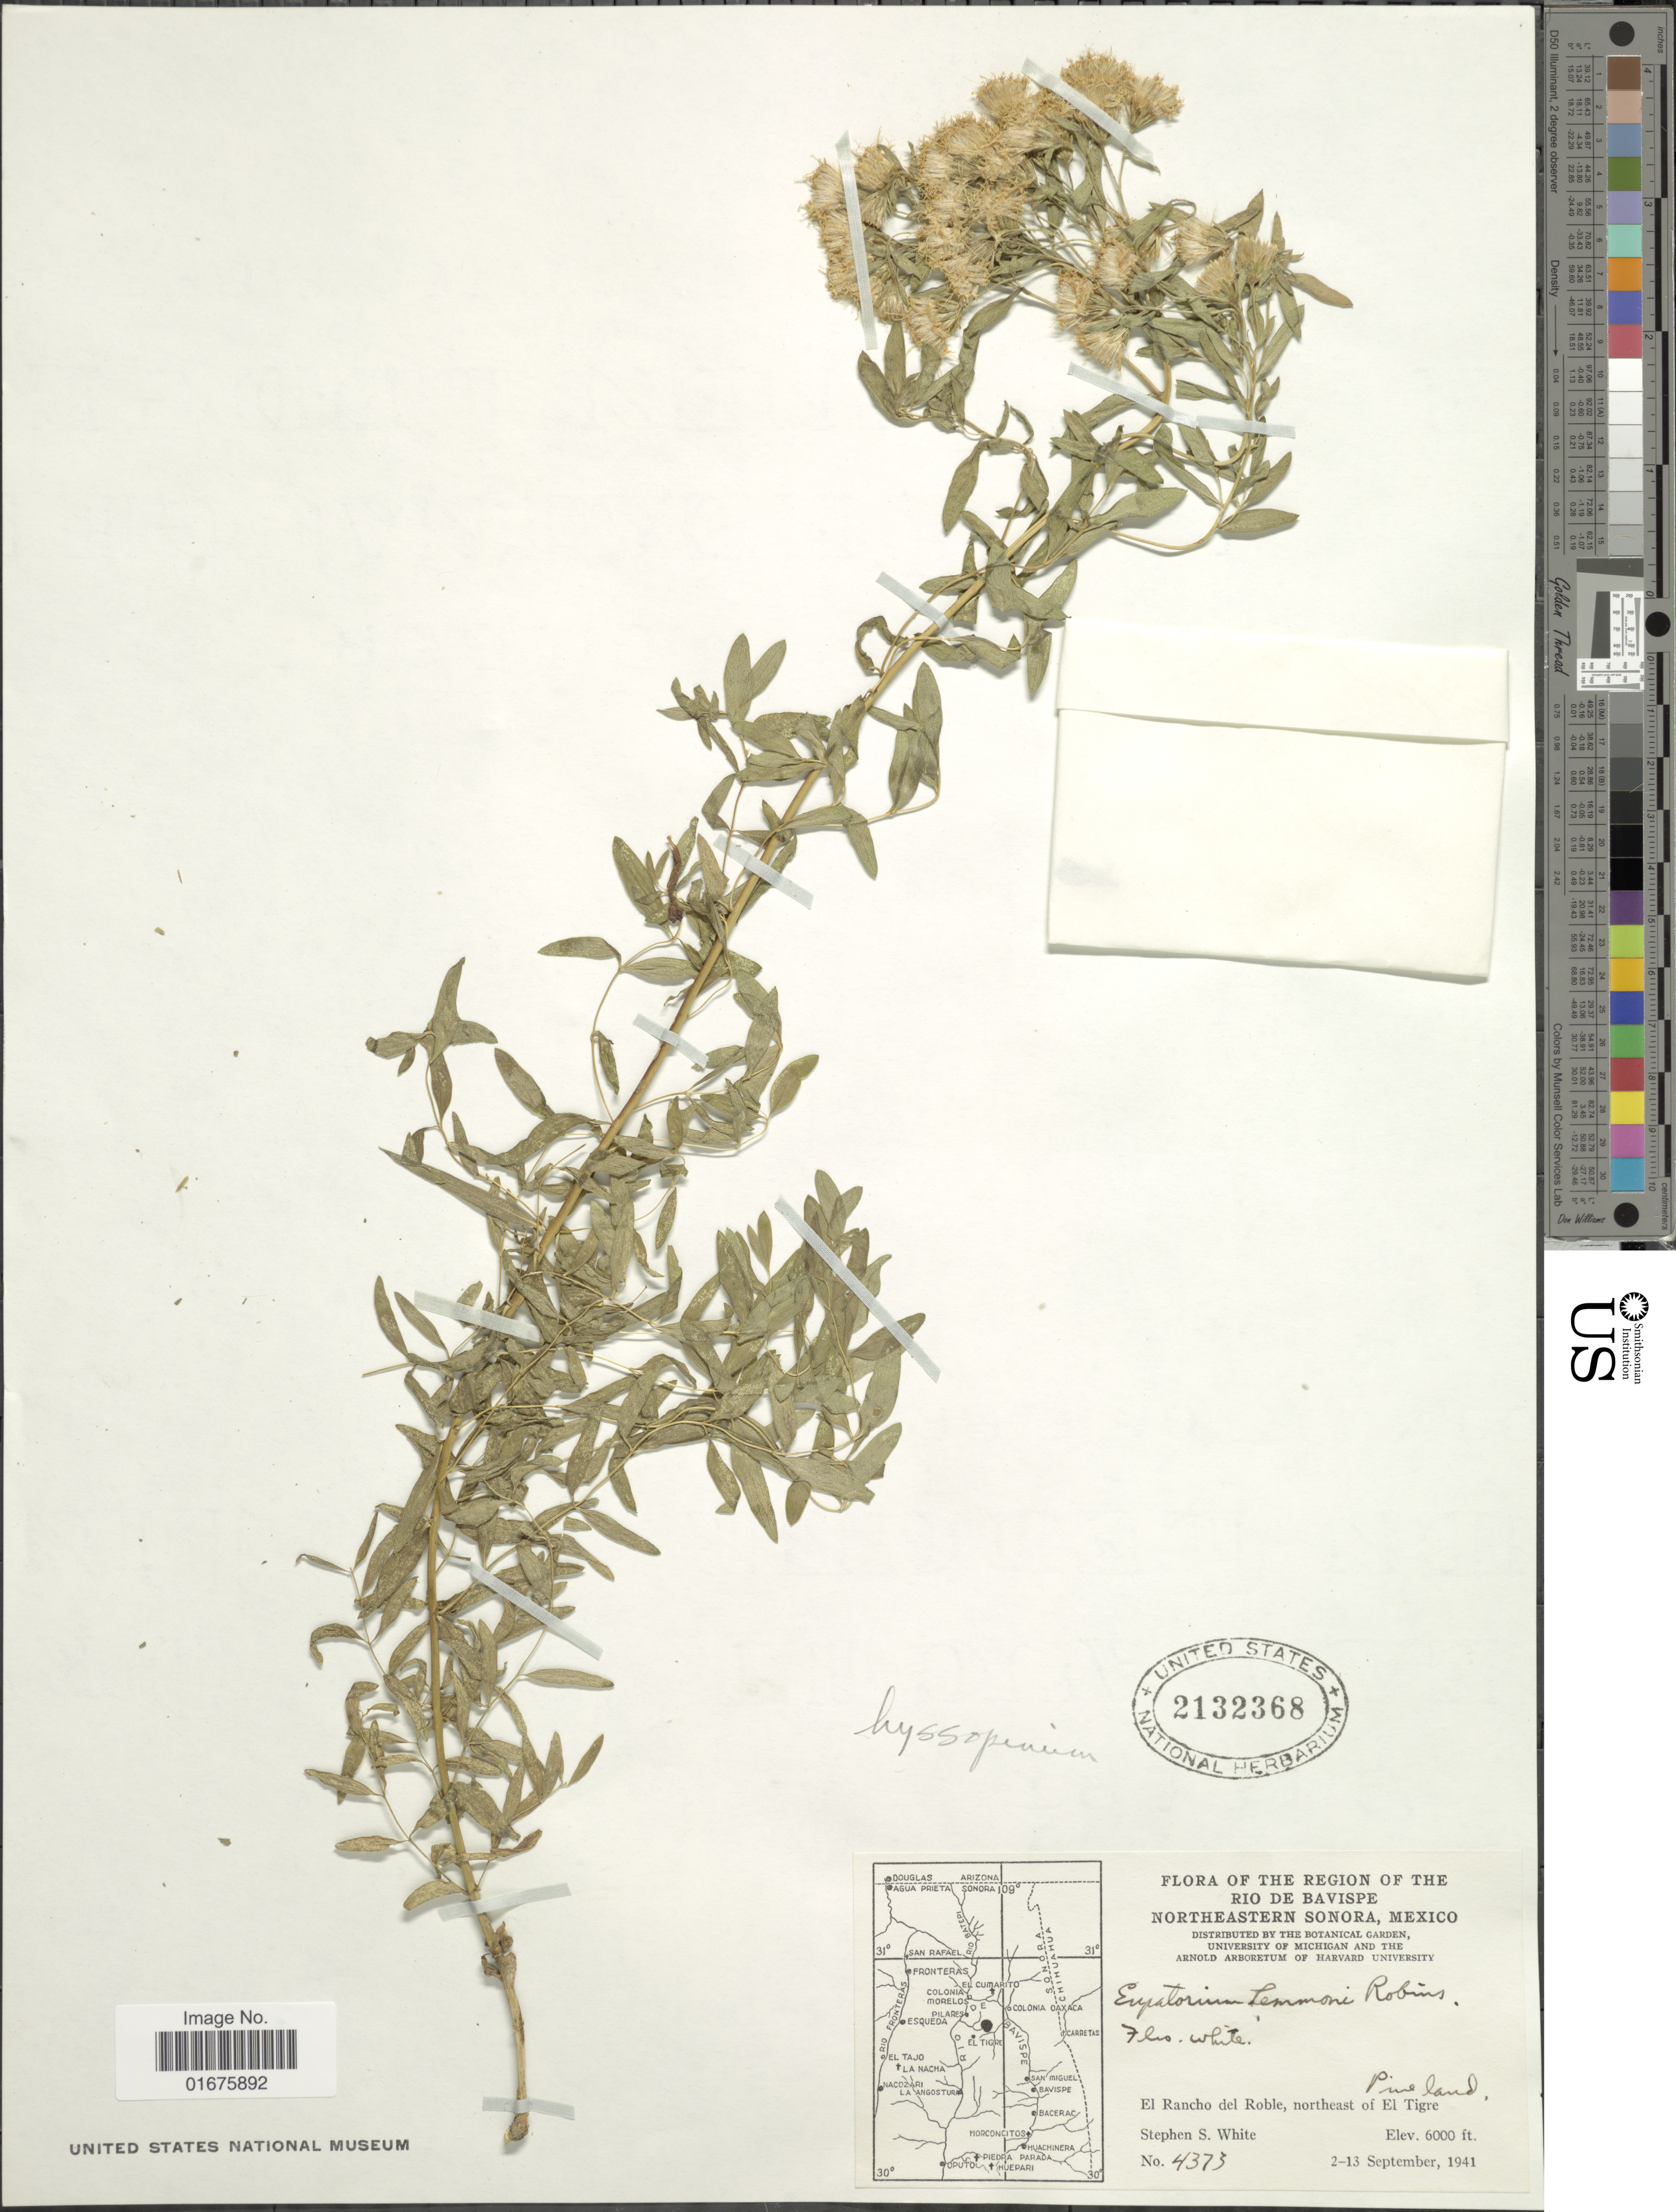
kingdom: Plantae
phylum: Tracheophyta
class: Magnoliopsida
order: Asterales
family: Asteraceae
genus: Ageratina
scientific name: Ageratina hyssopina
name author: (A. Gray) R.M. King & H. Rob.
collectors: S. S. White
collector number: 4373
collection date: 1941-09-02/1941-09-13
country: Mexico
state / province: Sonora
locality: Region of the Rio de Bavispe, Northeastern Sonora, El Rancho del Roble, Pineland, northeast of El Tigre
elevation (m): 1829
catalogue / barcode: US 2132368